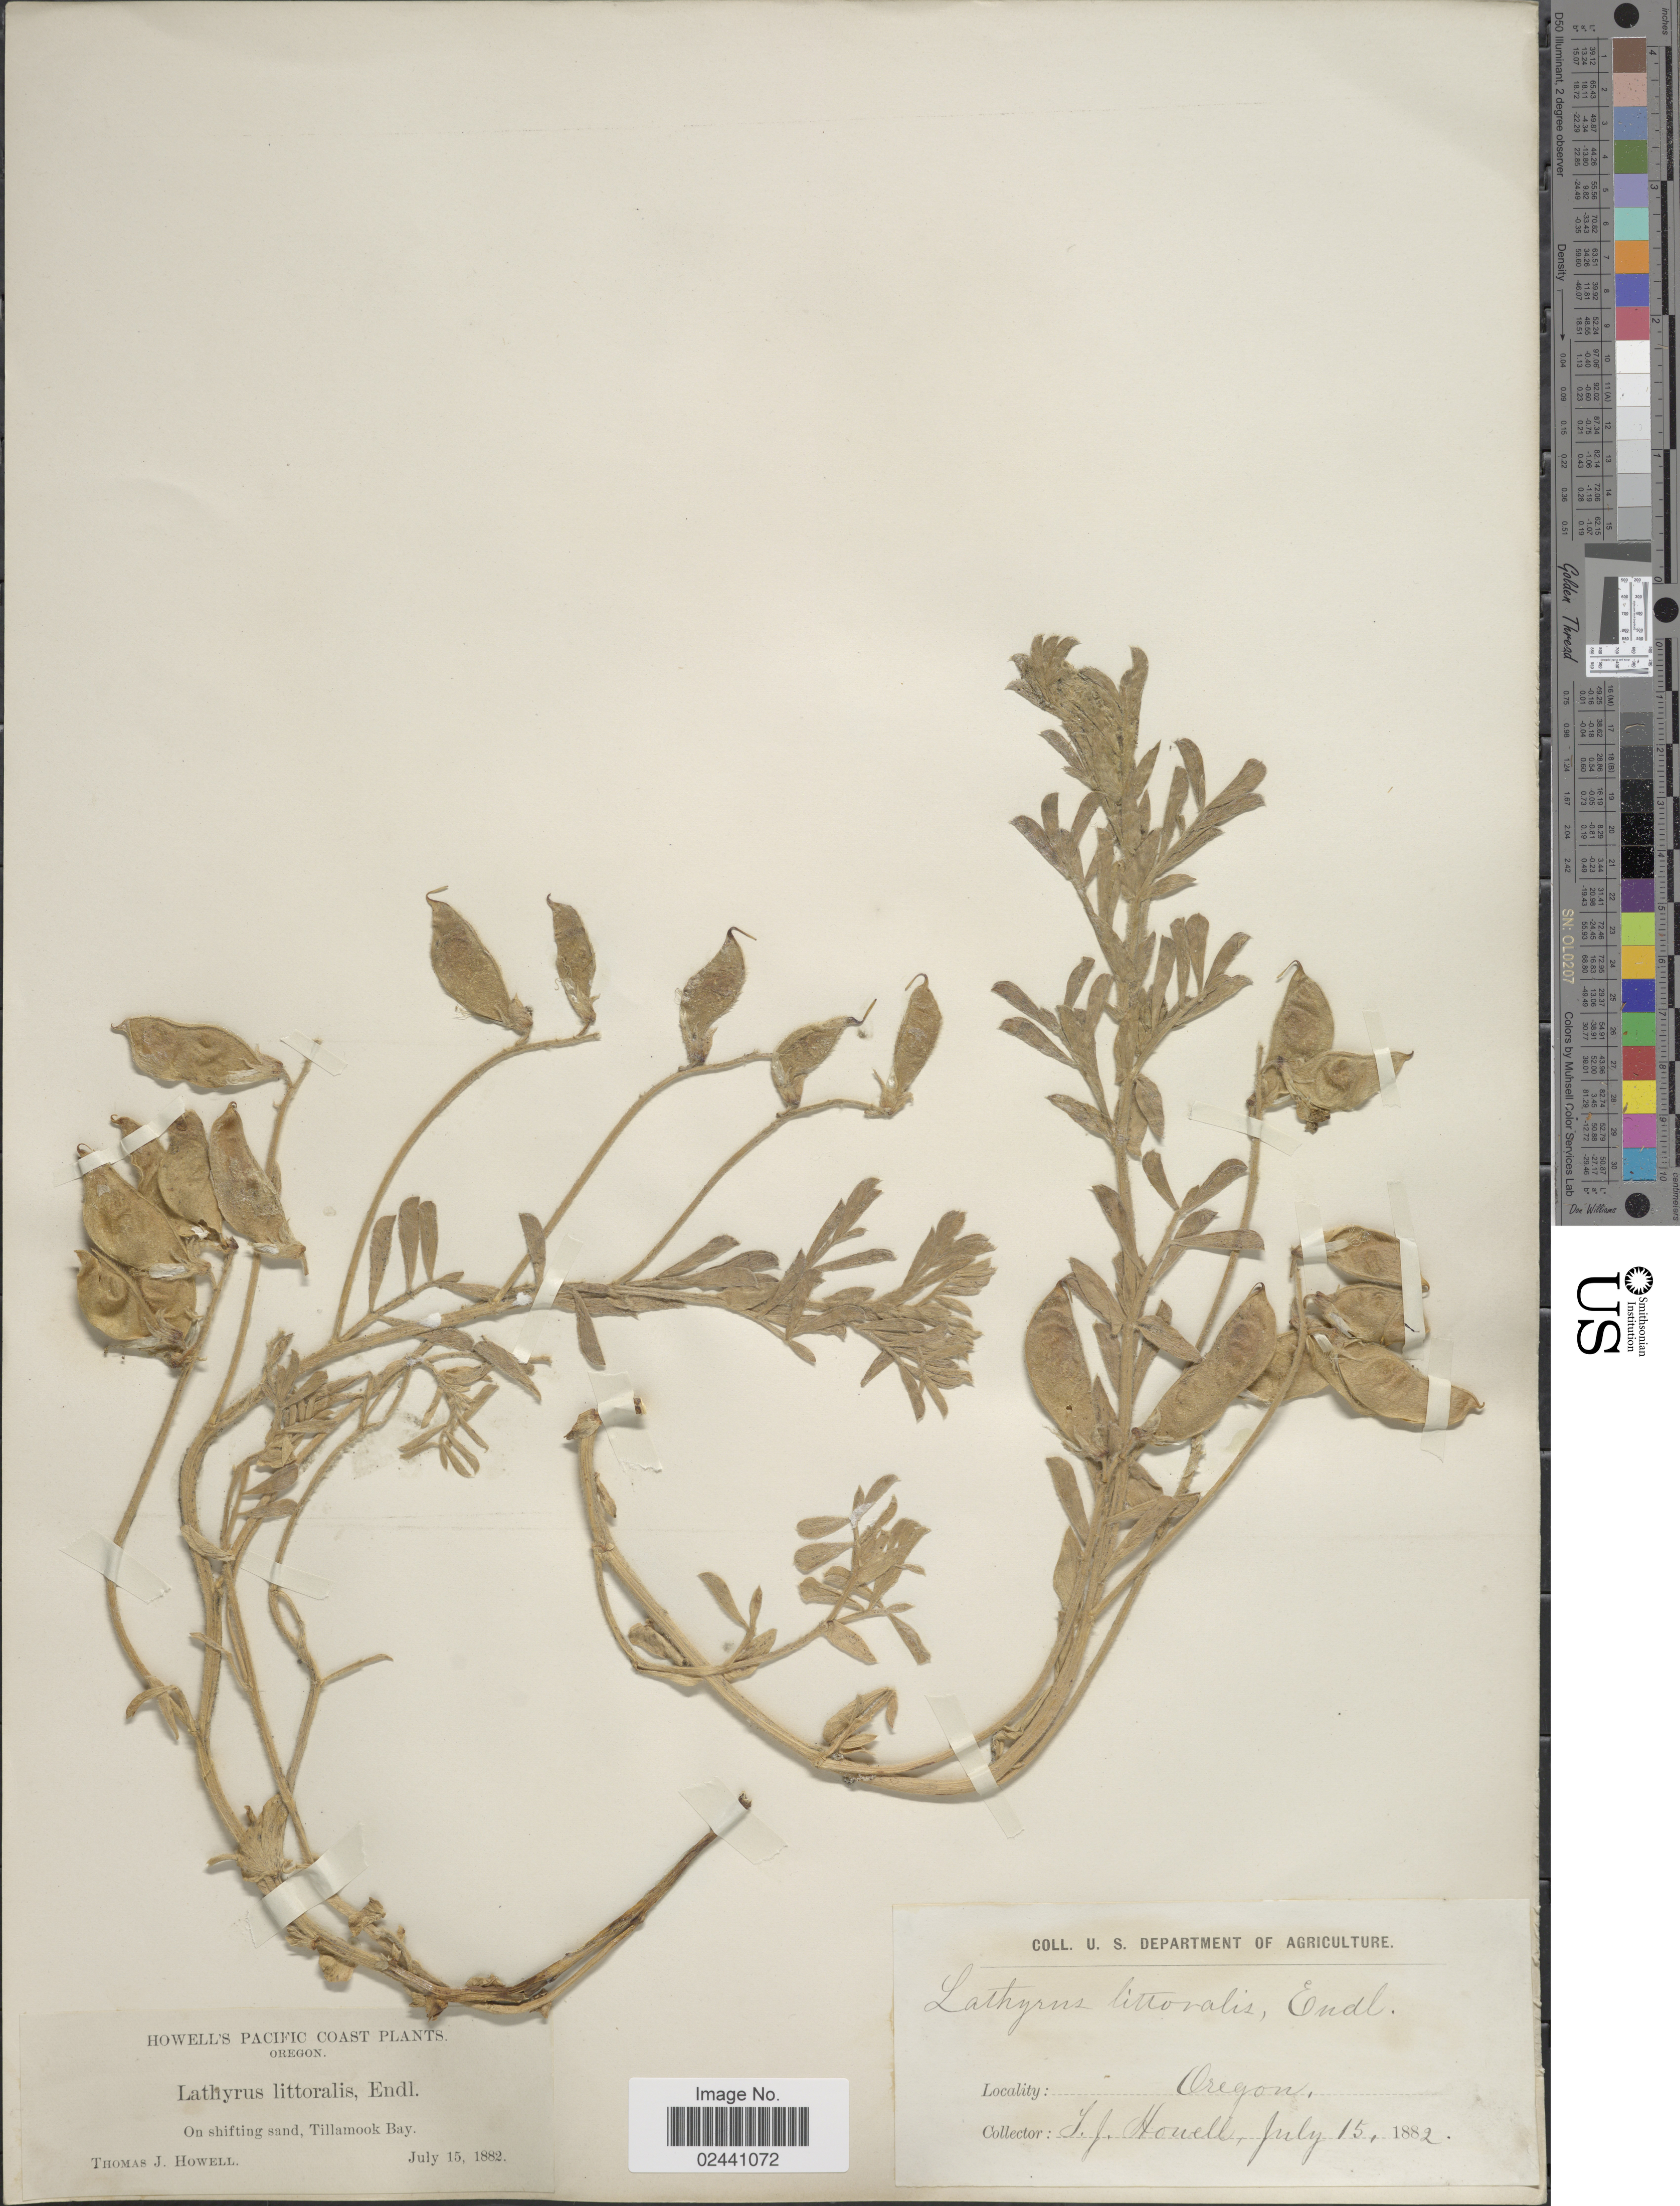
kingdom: Plantae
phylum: Tracheophyta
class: Magnoliopsida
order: Fabales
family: Fabaceae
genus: Lathyrus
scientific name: Lathyrus littoralis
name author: (Torr. & A. Gray) Walp.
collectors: T. J. Howell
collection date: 1882-07-15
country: United States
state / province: Oregon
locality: Pacific Coast. Tillamook Bay